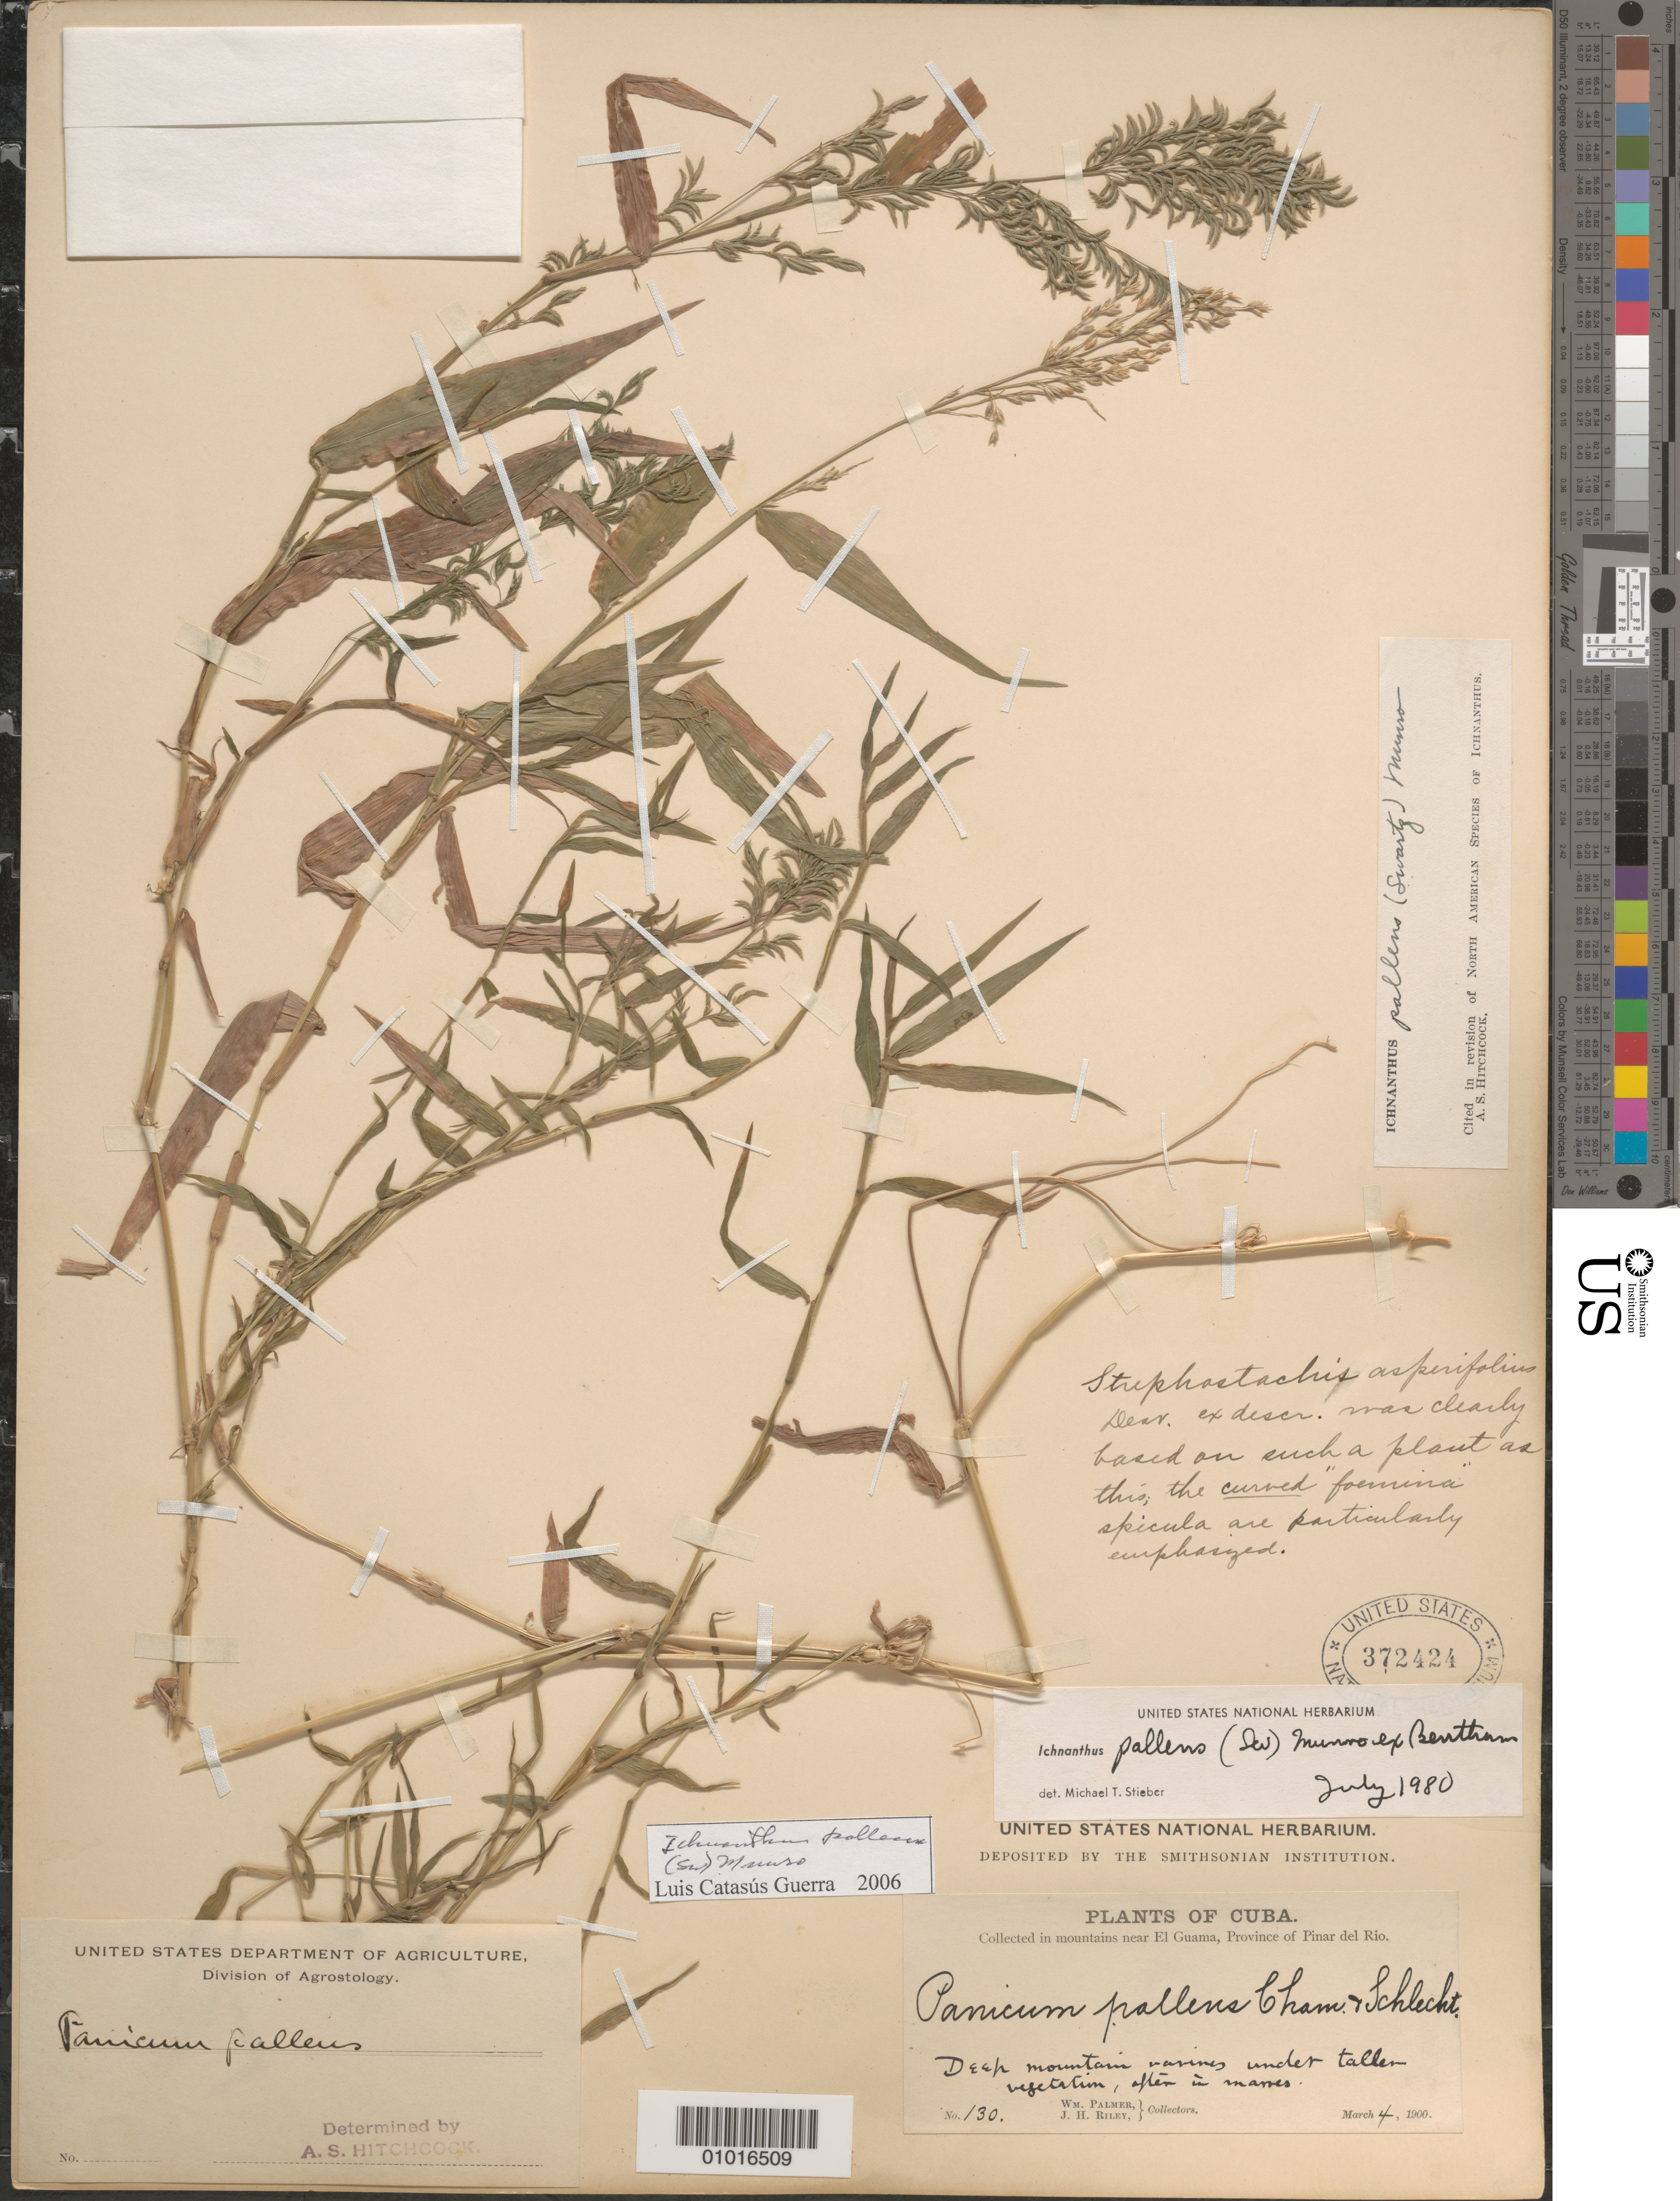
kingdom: Plantae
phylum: Tracheophyta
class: Liliopsida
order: Poales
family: Poaceae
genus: Ichnanthus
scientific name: Ichnanthus pallens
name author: (Sw.) Munro ex Benth.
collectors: W. Palmer & J. H. Riley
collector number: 130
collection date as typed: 04 Mar 1900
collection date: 1900-03-04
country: Cuba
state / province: Pinar del Rio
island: Cuba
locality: Collected in mountains of near El Guama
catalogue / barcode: US 372424